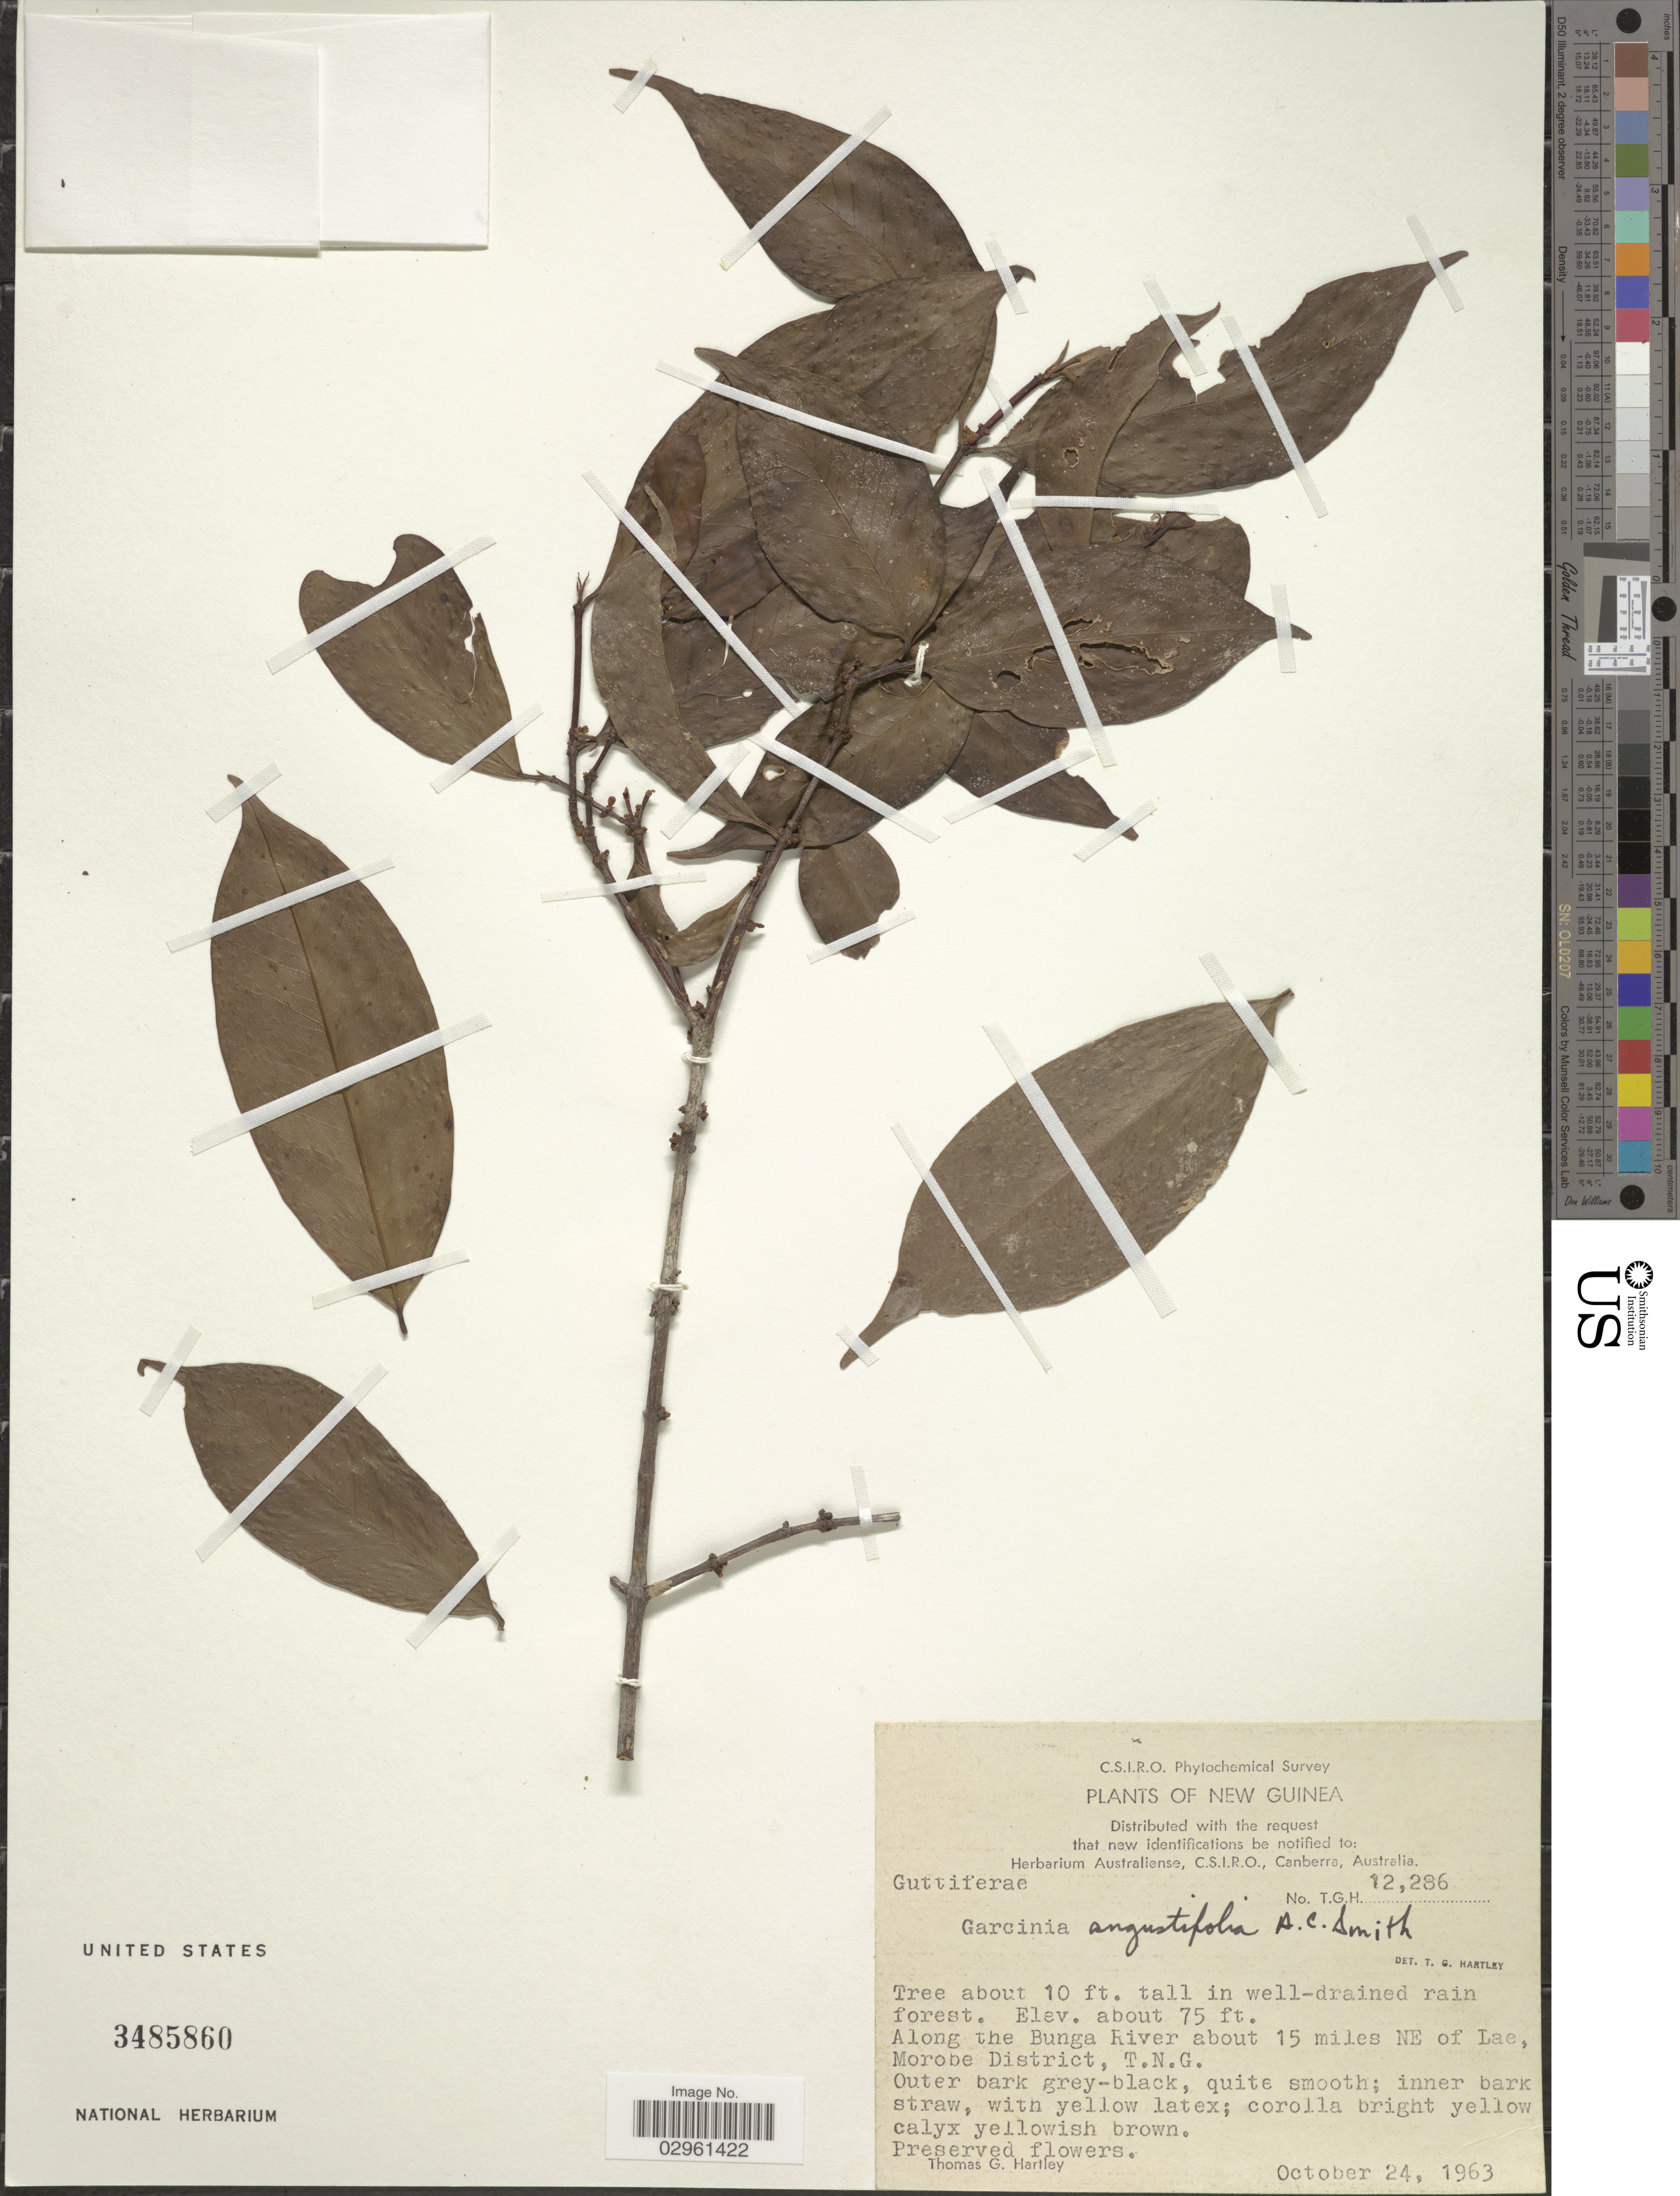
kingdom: Plantae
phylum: Tracheophyta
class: Magnoliopsida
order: Malpighiales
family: Clusiaceae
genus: Garcinia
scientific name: Garcinia angustifolia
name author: A.C. Sm.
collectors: T. G. Hartley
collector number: T.G.H.12286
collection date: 1963-10-24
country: Papua New Guinea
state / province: Morobe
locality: New Guinea. Along the Bunga River about 15 miles NE of Lae, Morobe District, T.N.G.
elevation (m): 23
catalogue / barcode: US 3485860